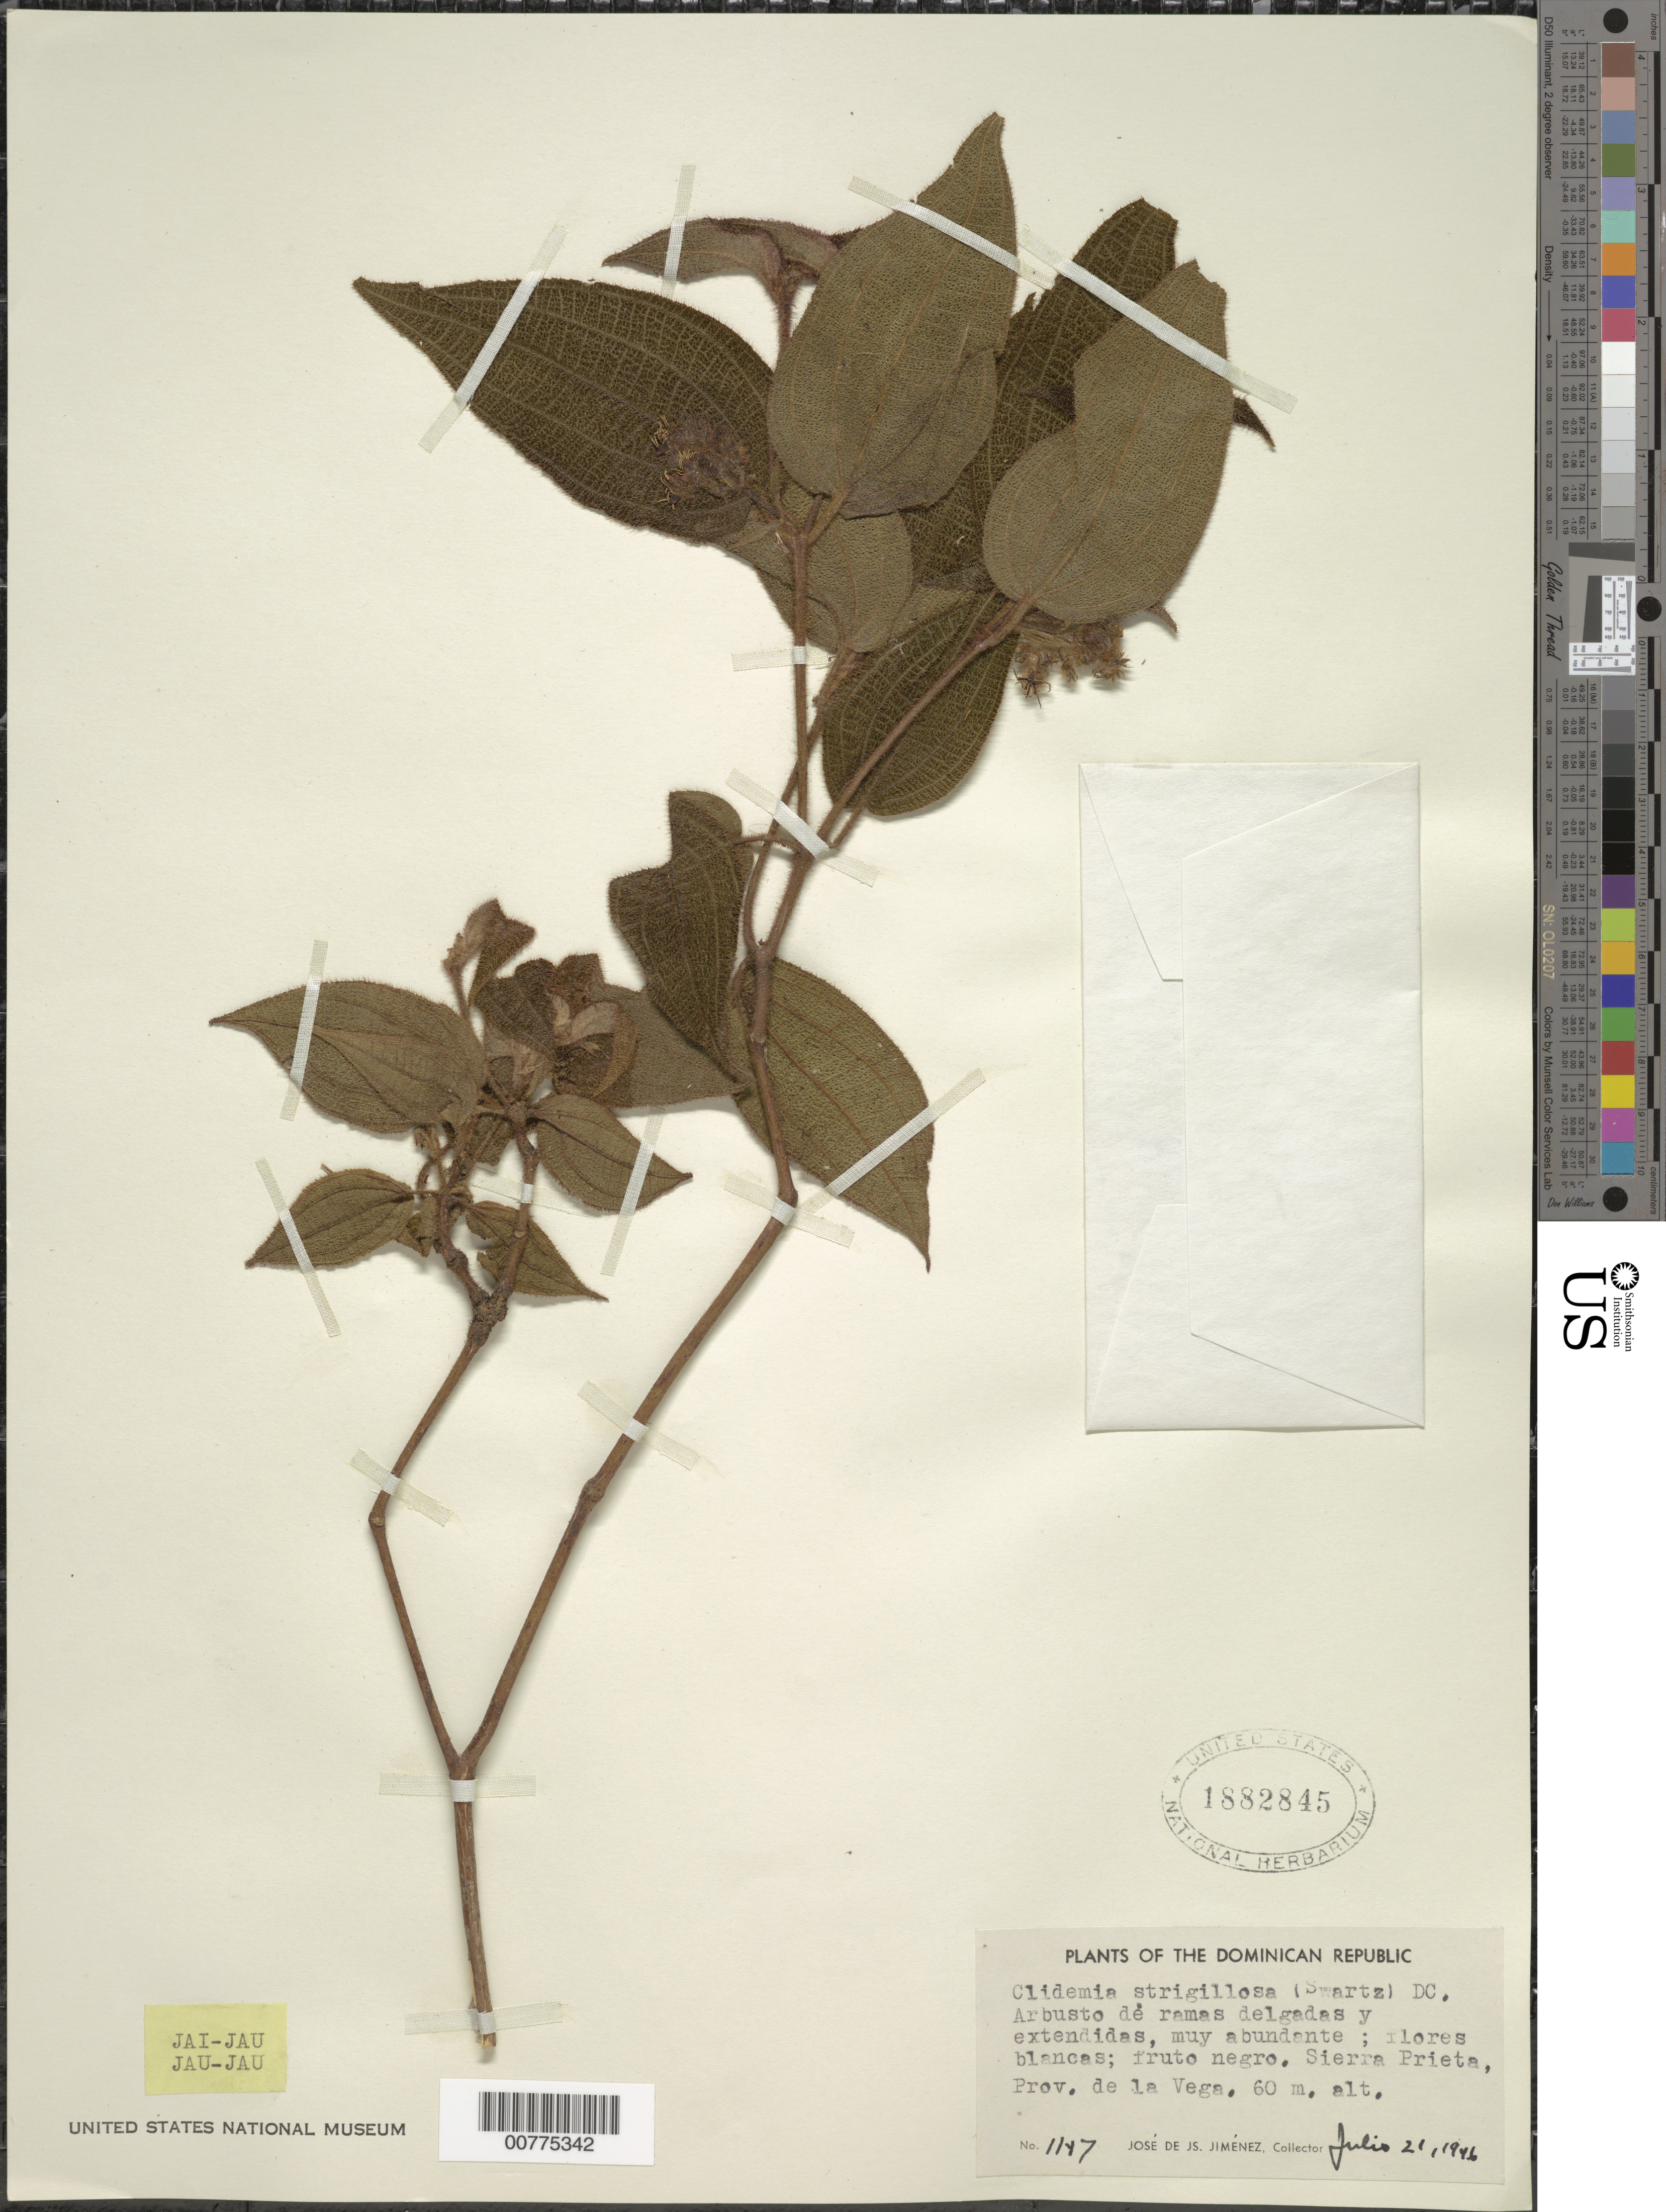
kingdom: Plantae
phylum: Tracheophyta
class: Magnoliopsida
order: Myrtales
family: Melastomataceae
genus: Clidemia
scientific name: Clidemia strigillosa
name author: (Sw.) DC.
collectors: J. J. Jiménez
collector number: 1147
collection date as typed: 21 Jul 1946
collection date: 1946-07-21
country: Dominican Republic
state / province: La Vega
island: Hispaniola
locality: Sierra Prieta.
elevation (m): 60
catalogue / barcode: US 1882845